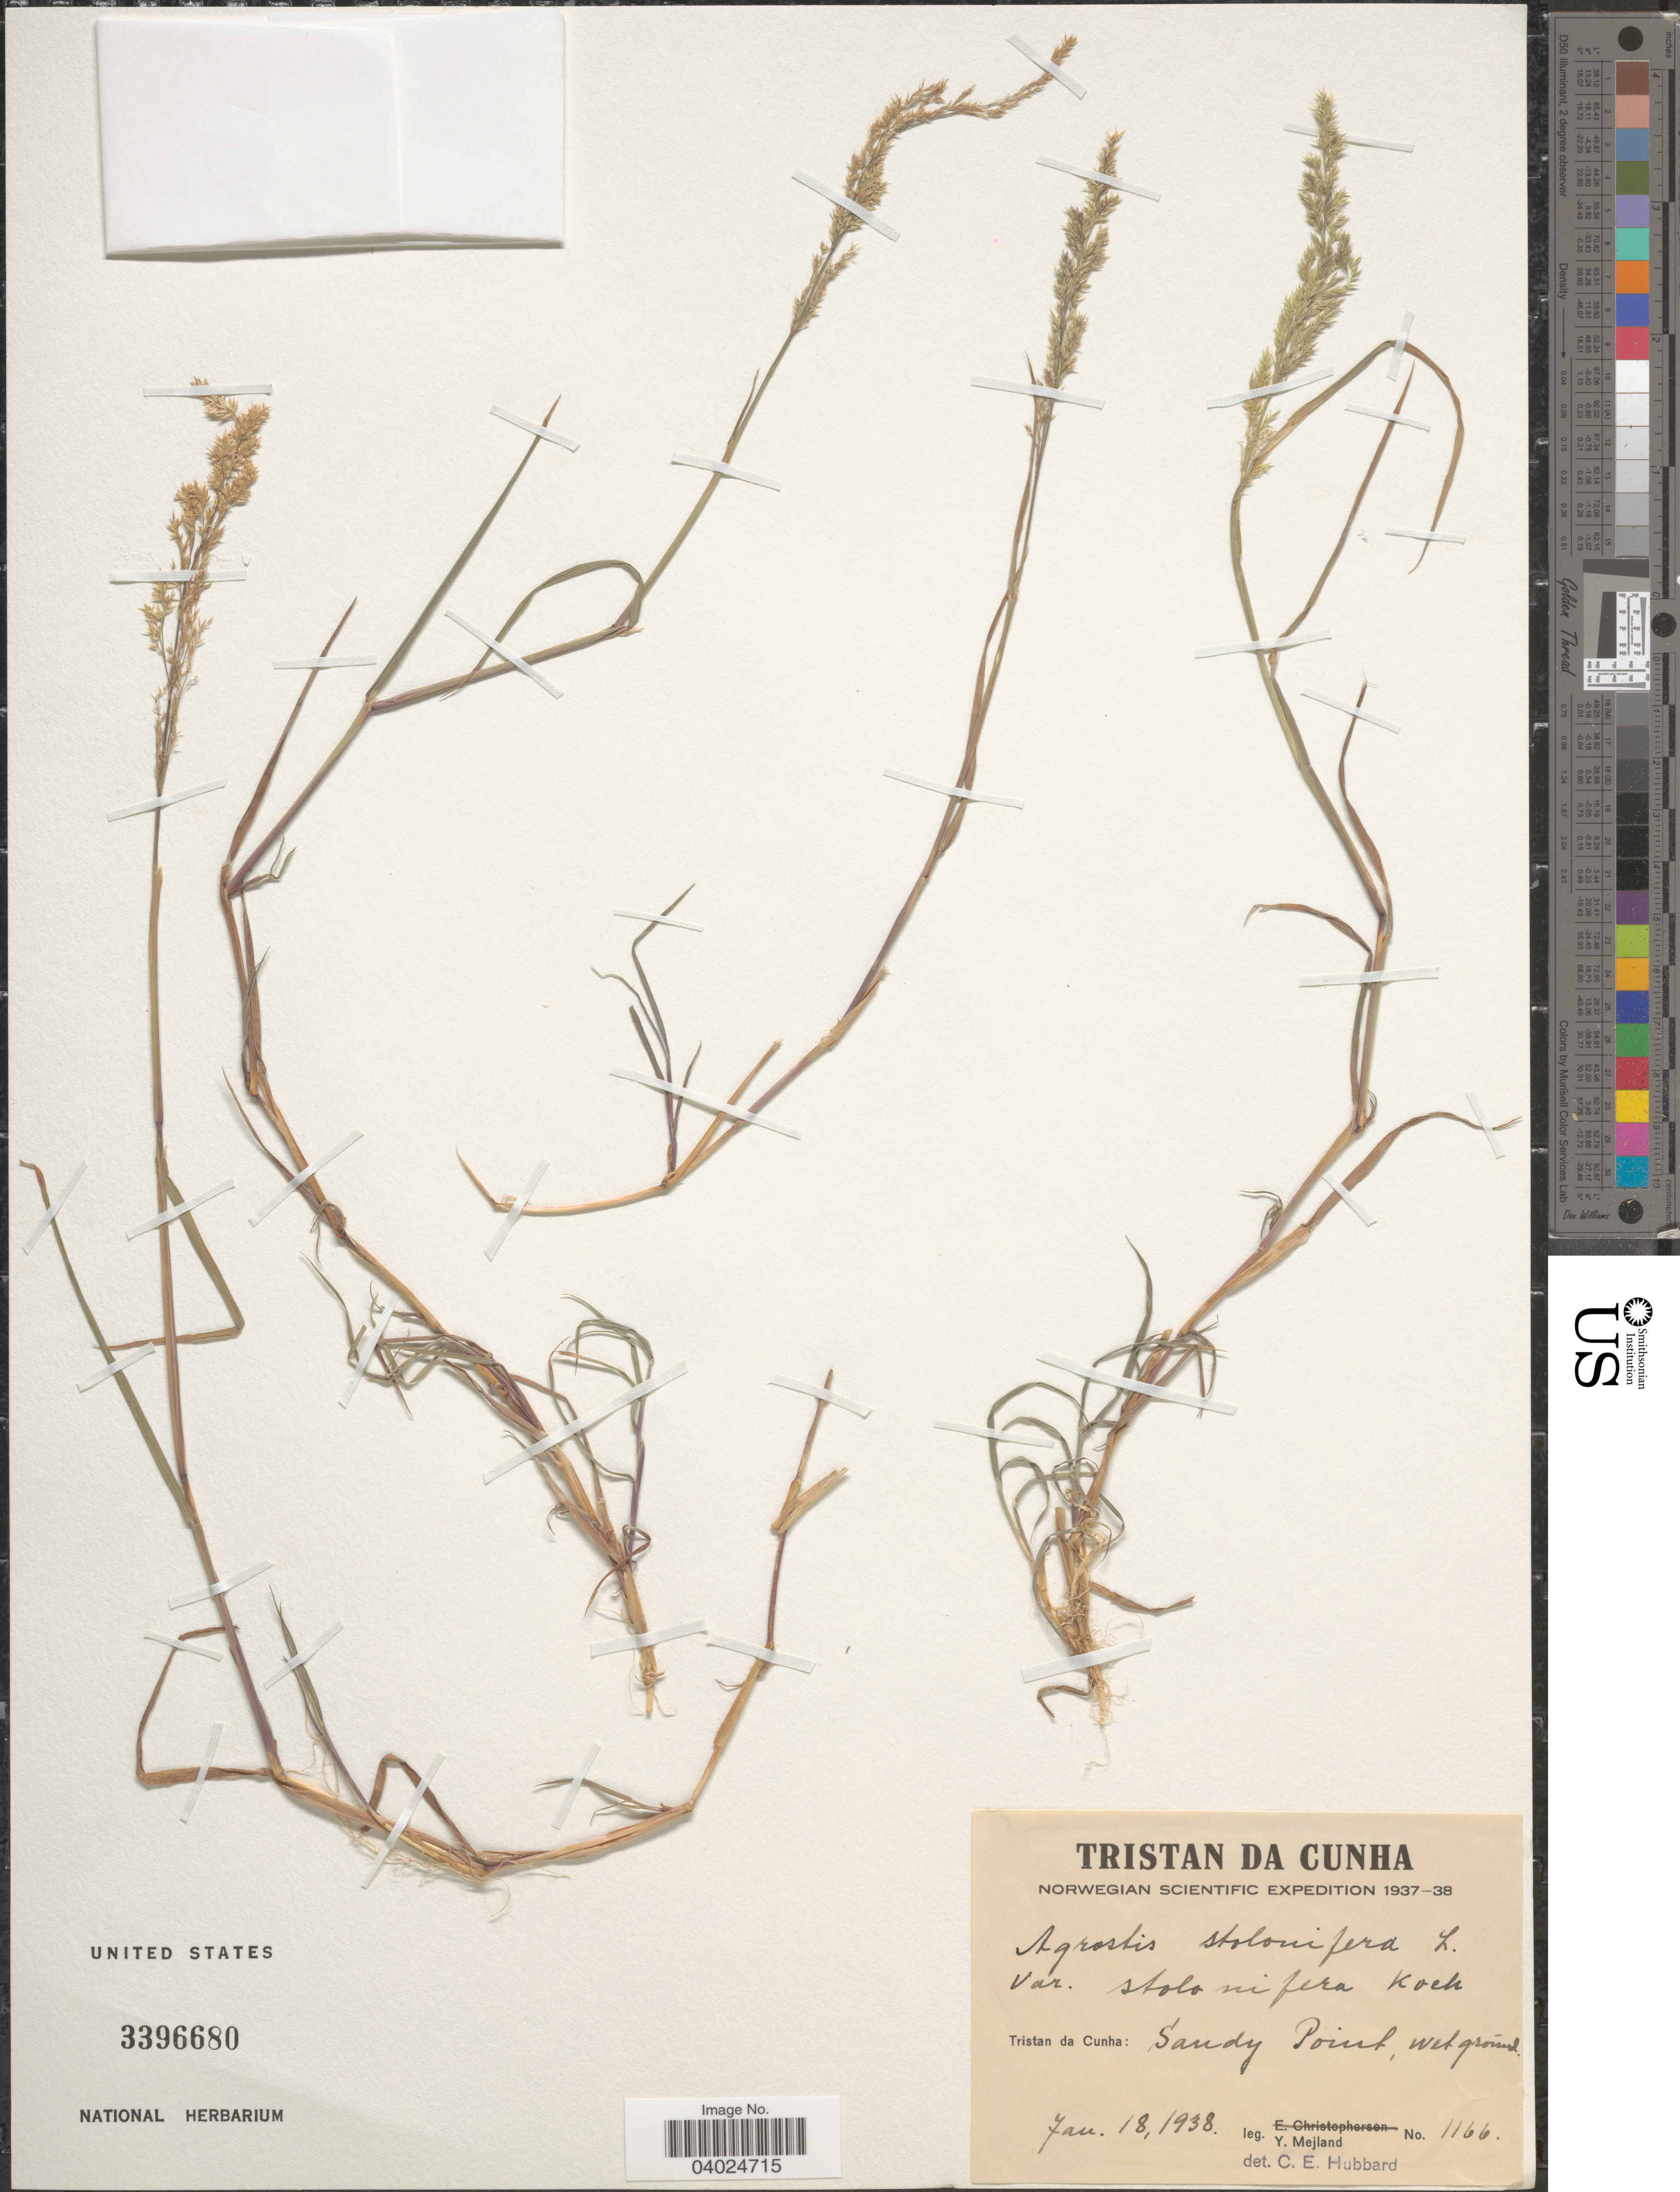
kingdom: Plantae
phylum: Tracheophyta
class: Liliopsida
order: Poales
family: Poaceae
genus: Agrostis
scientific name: Agrostis stolonifera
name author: L.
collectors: Y. Mejland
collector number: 1166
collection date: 1938-01-18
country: St. Helena Islands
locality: Tristan da Cunha. Tristan da Cunha: Sandy Point, wet ground.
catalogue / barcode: US 3396680